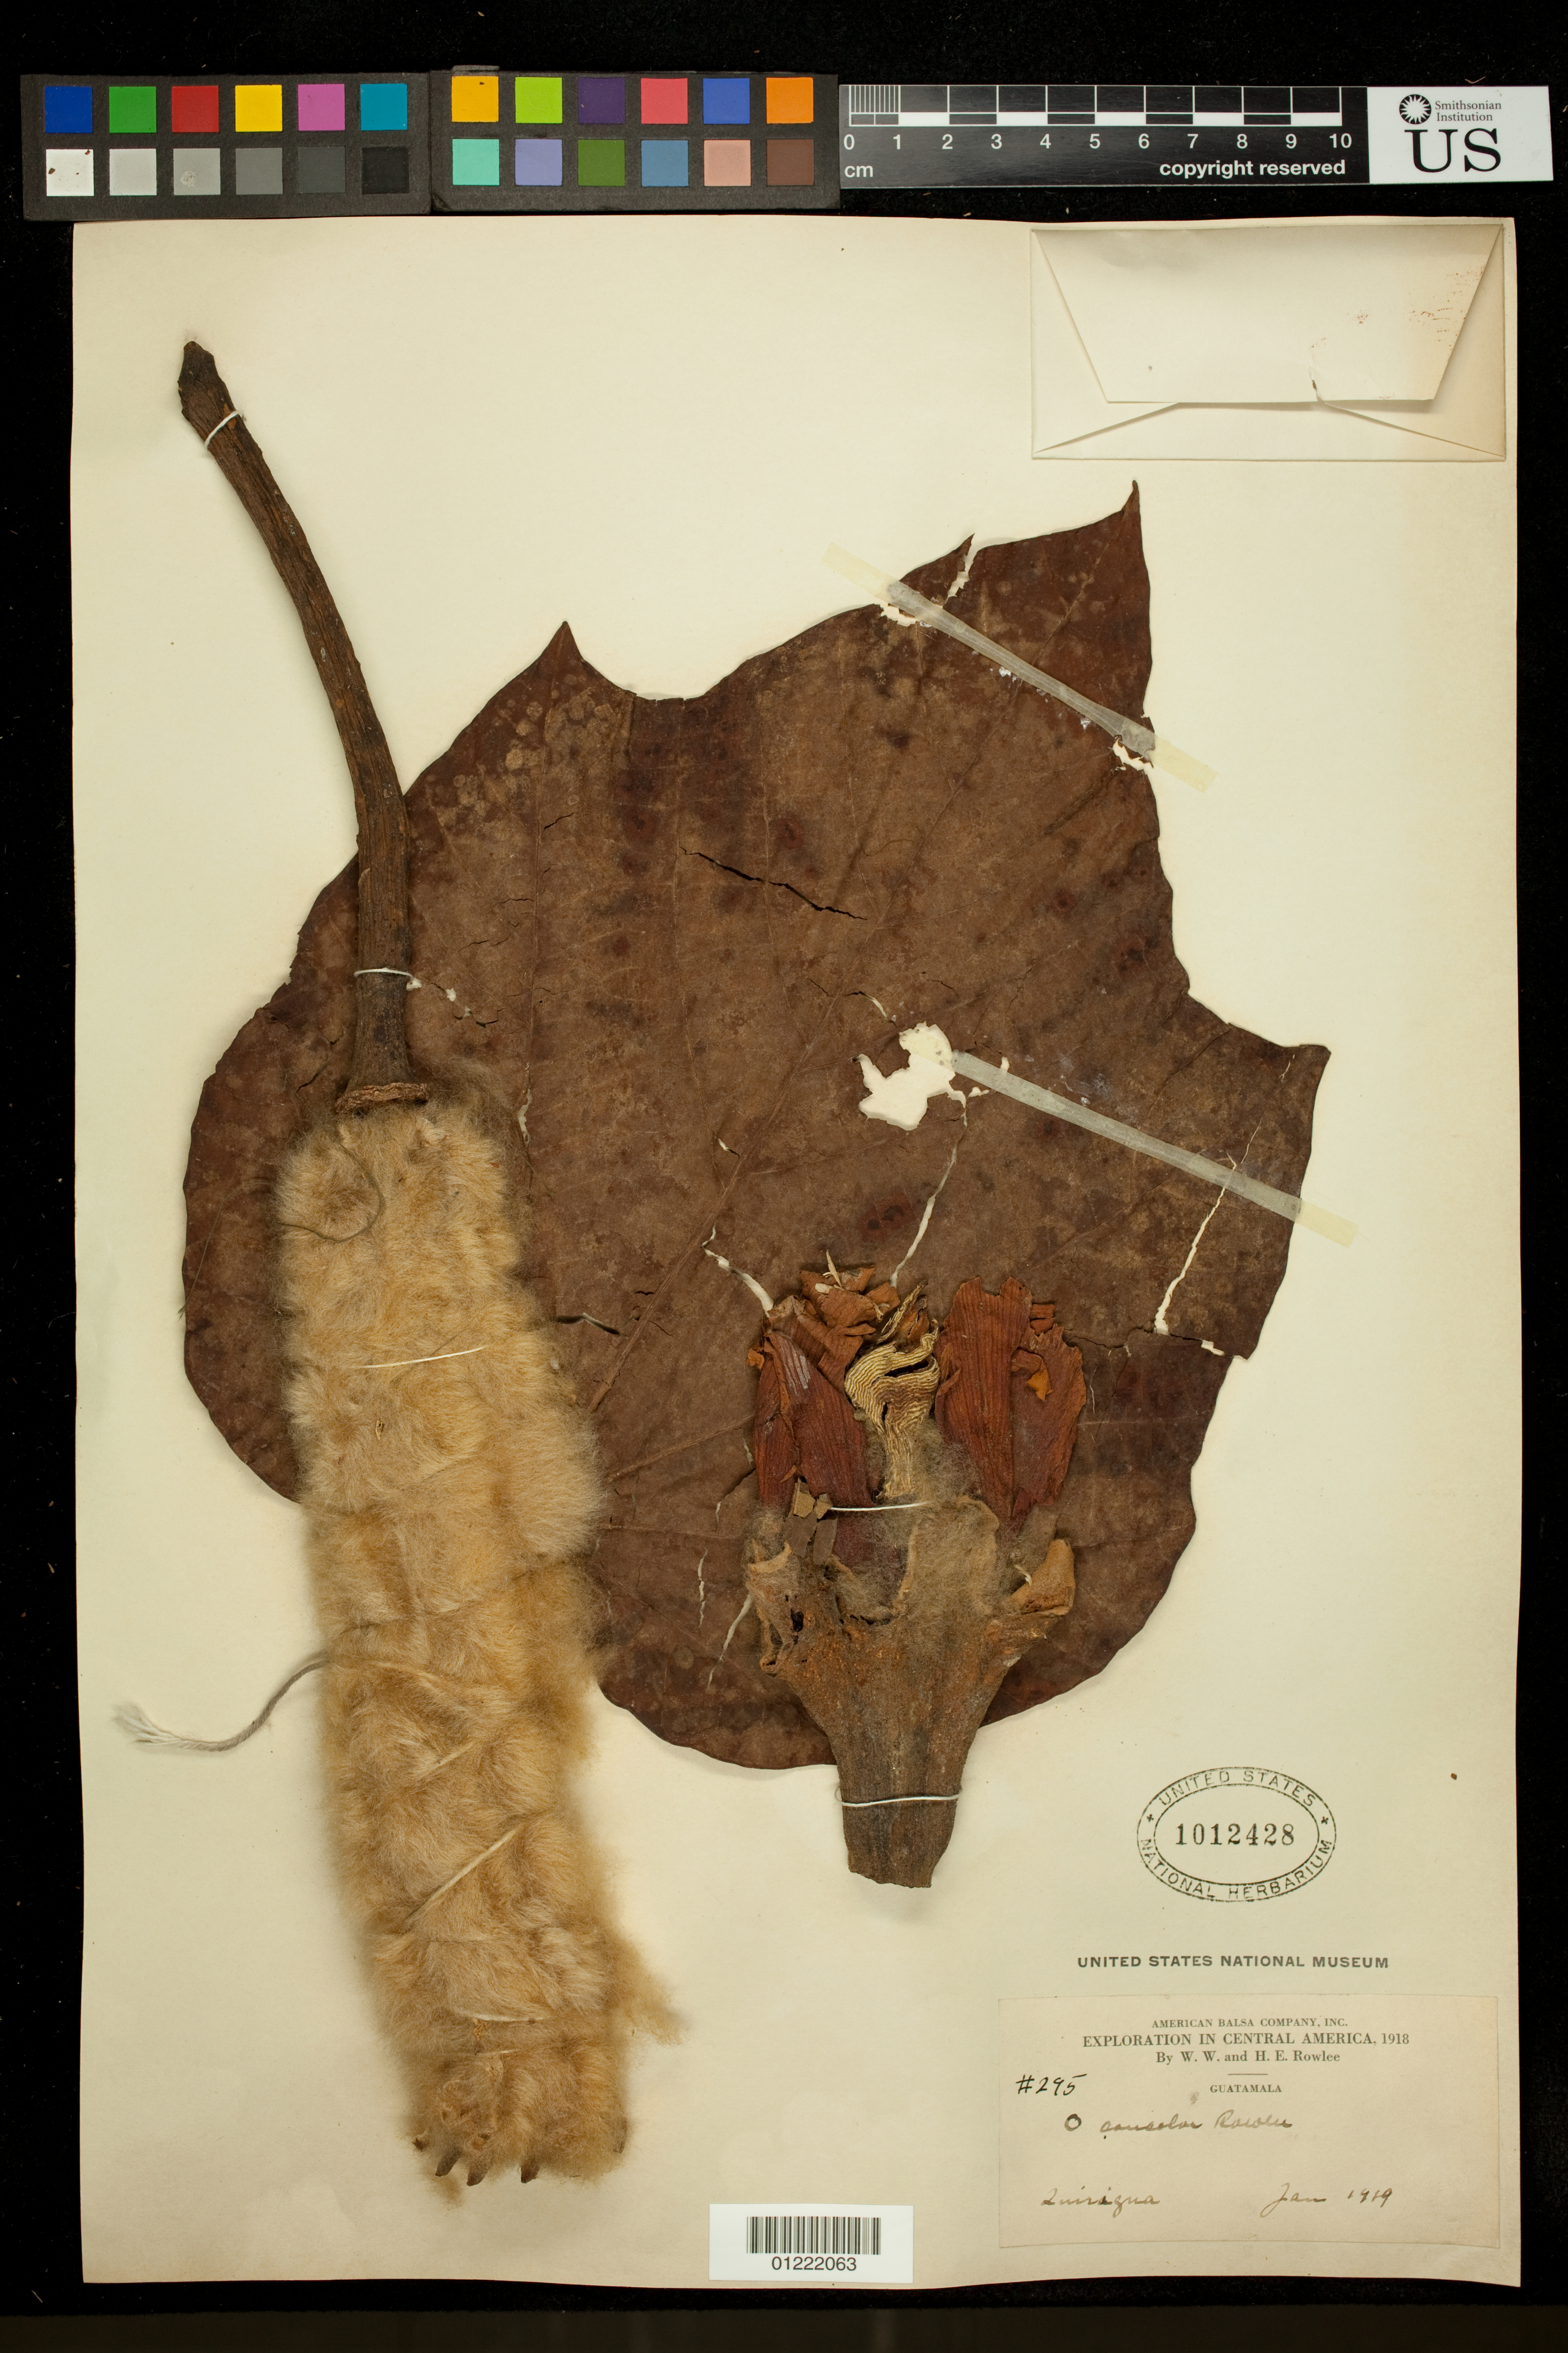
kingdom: Plantae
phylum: Tracheophyta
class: Magnoliopsida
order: Malvales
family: Malvaceae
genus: Ochroma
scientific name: Ochroma pyramidale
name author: (Cav. ex Lam.) Urb.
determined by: Dorr, L. J., (BOT), Smithsonian Institution - National Museum of Natural History (UNITED STATES)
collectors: W. W. Rowlee & H. E. Rowlee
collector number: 295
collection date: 1919-01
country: Guatemala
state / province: Izabal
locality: Quirigua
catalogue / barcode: US 1012428